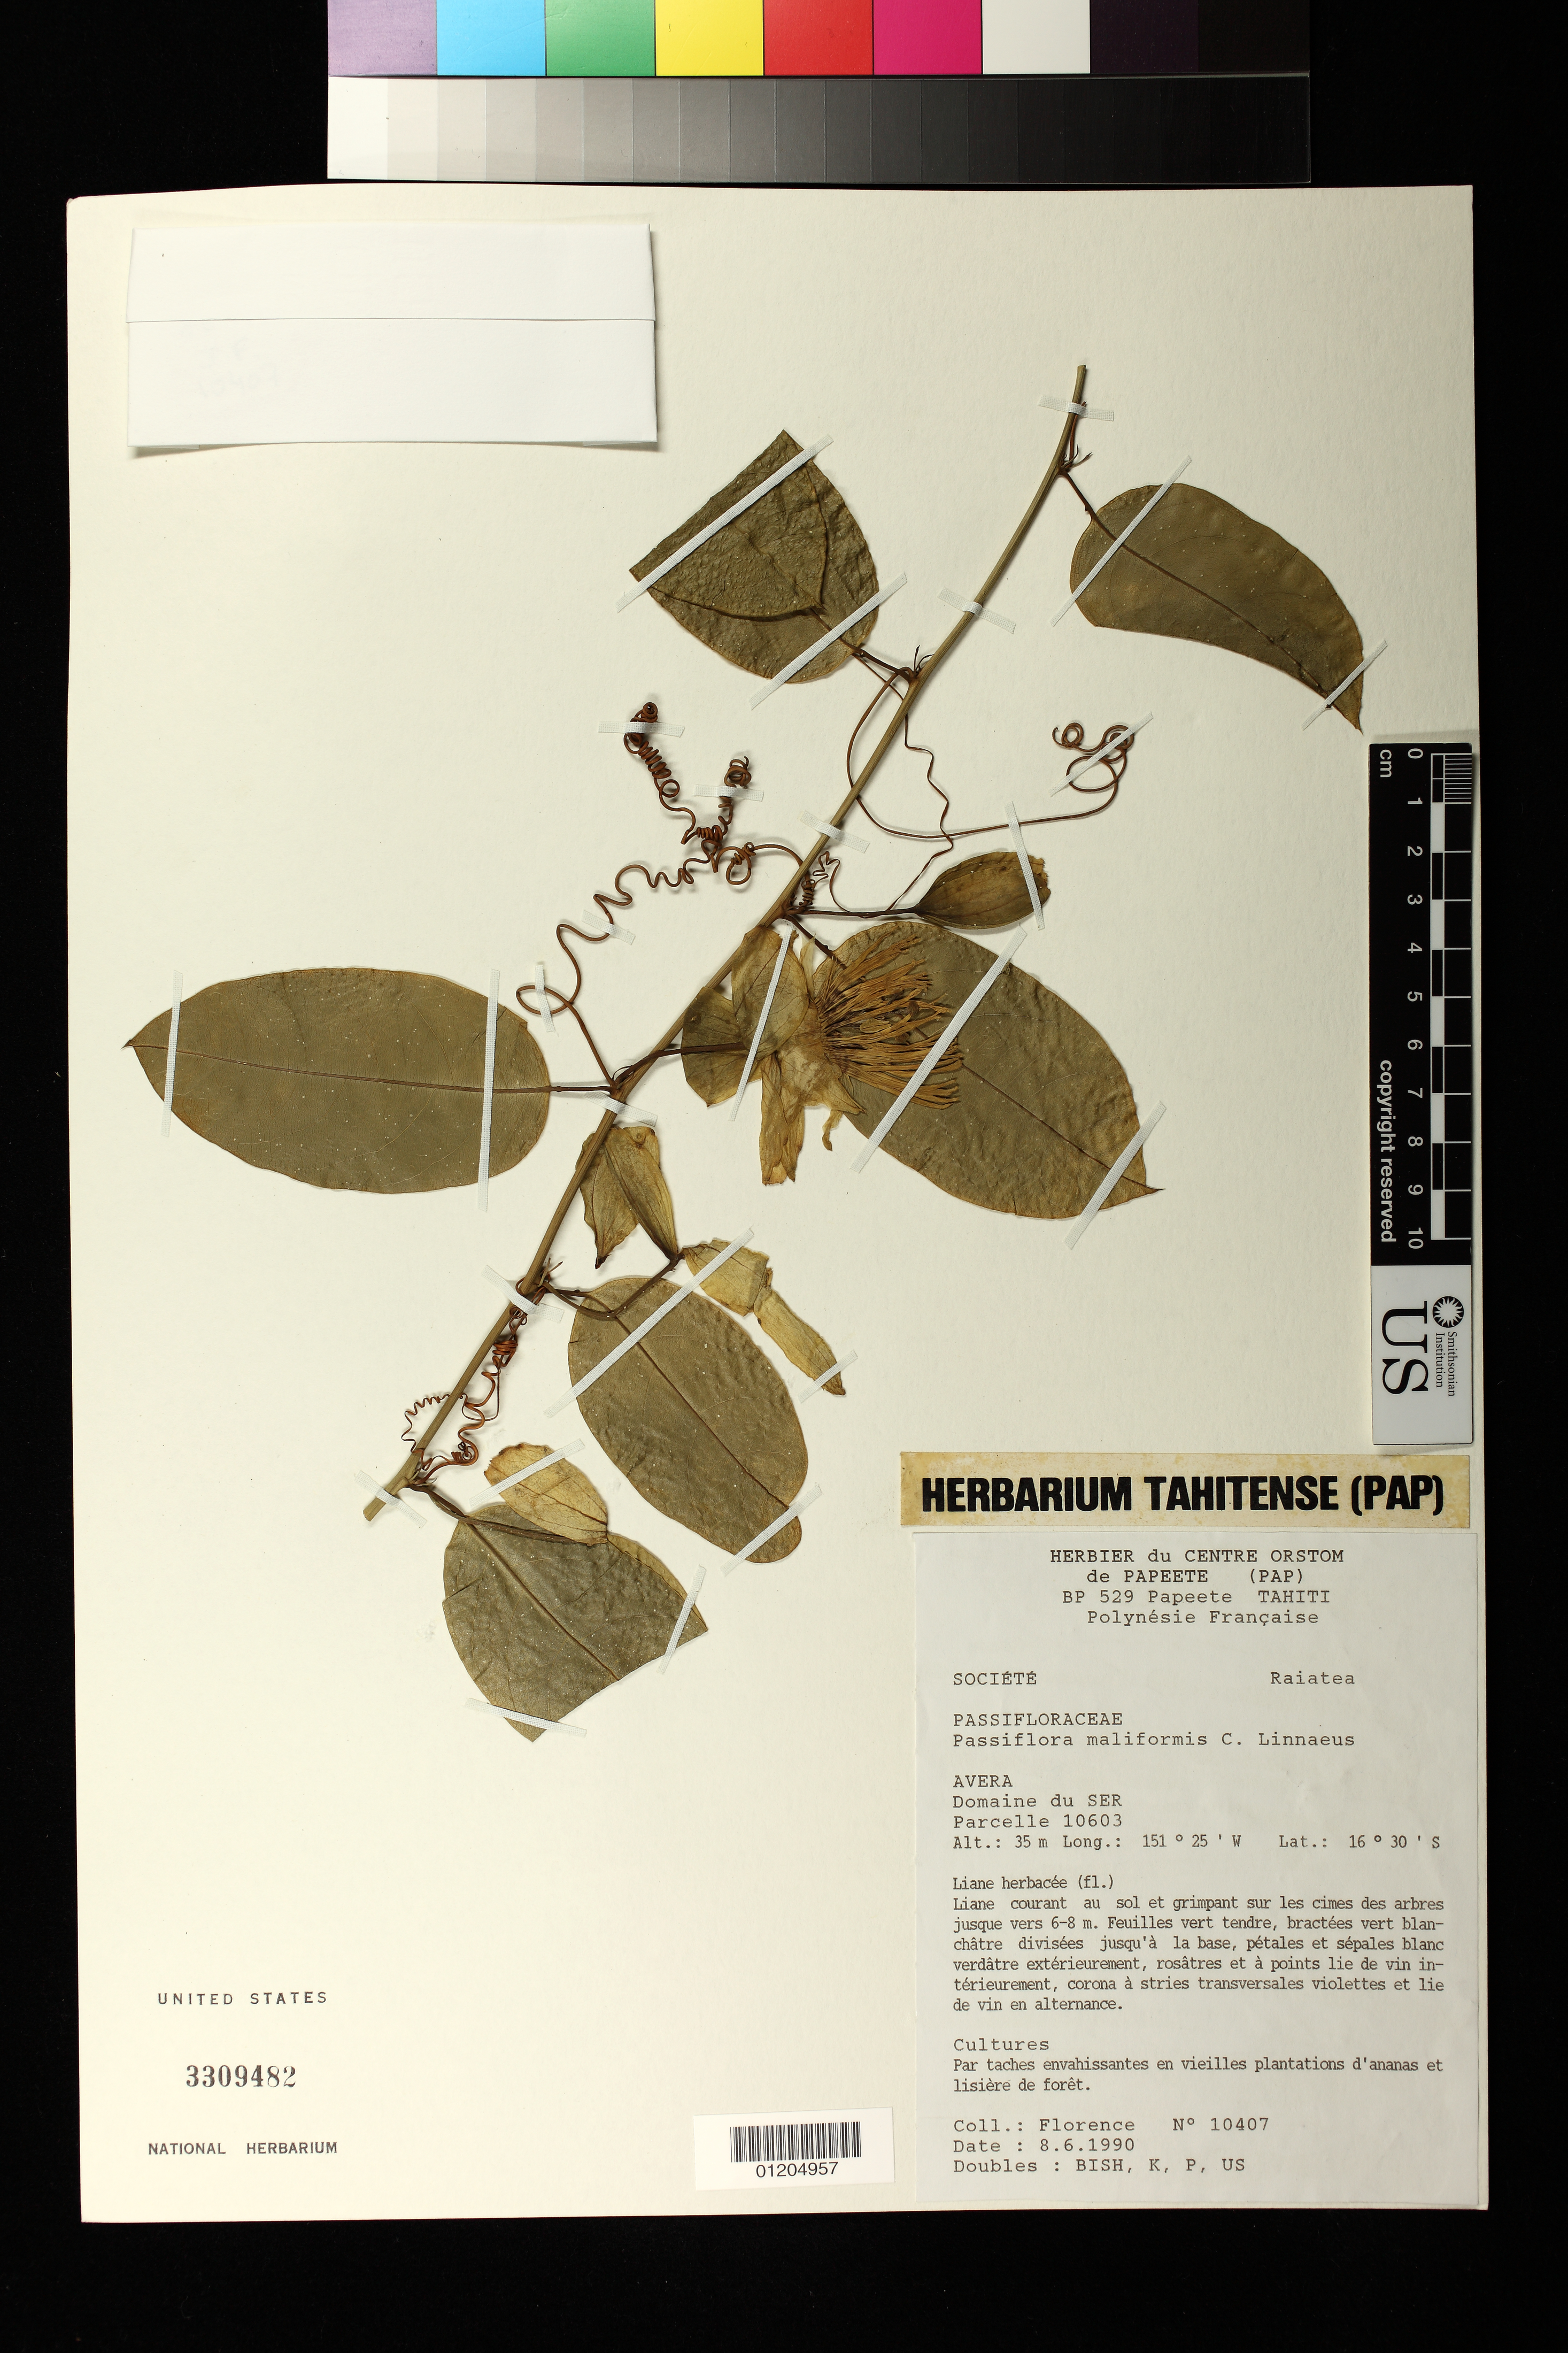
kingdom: Plantae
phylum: Tracheophyta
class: Magnoliopsida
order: Malpighiales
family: Passifloraceae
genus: Passiflora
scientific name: Passiflora maliformis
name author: L.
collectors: -. Florence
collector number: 10407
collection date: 1990-06-08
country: French Polynesia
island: Raiatea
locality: Societe. Raiatea.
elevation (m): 35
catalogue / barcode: US 3309482